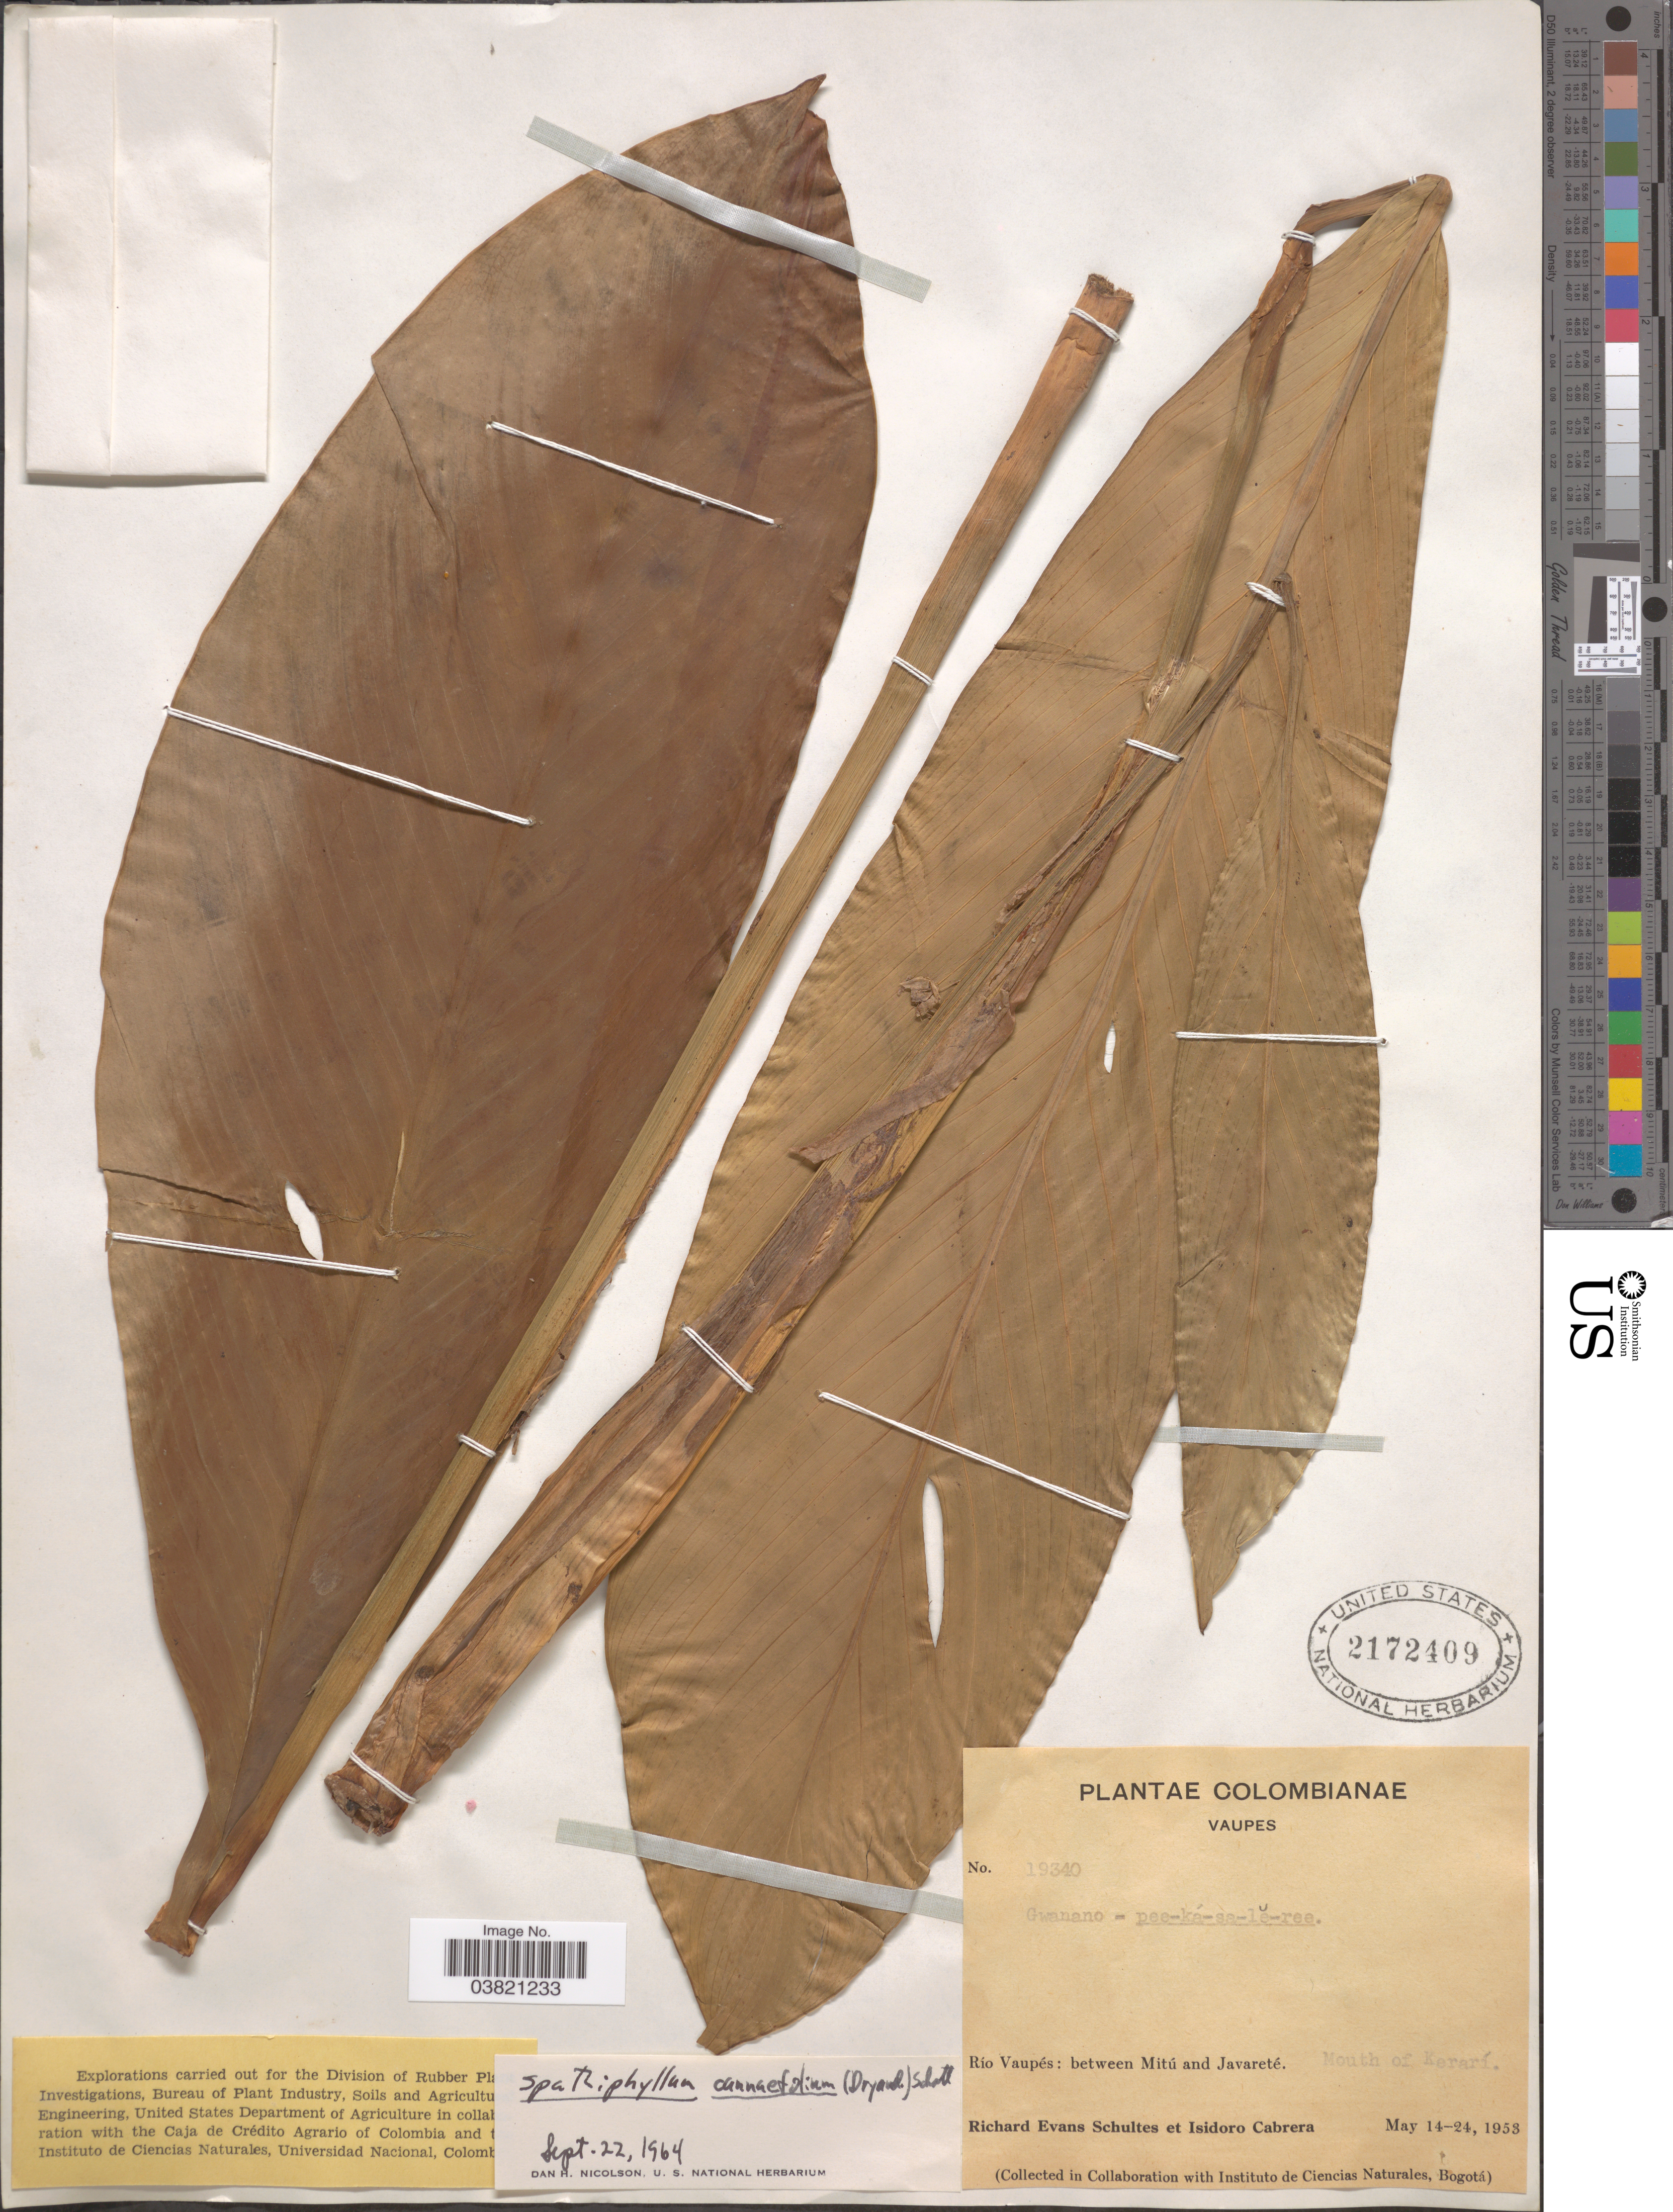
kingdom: Plantae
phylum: Tracheophyta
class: Liliopsida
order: Alismatales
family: Araceae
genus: Spathiphyllum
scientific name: Spathiphyllum cannifolium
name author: (Dryand. ex Sims) Schott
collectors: R. E. Schultes & I. Cabrera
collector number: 19340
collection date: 1953-05-14/1953-05-24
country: Colombia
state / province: Vaupés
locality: Río Vaupés: between Mitú and Javareté. Mouth of Kerarí.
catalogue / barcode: US 2172409